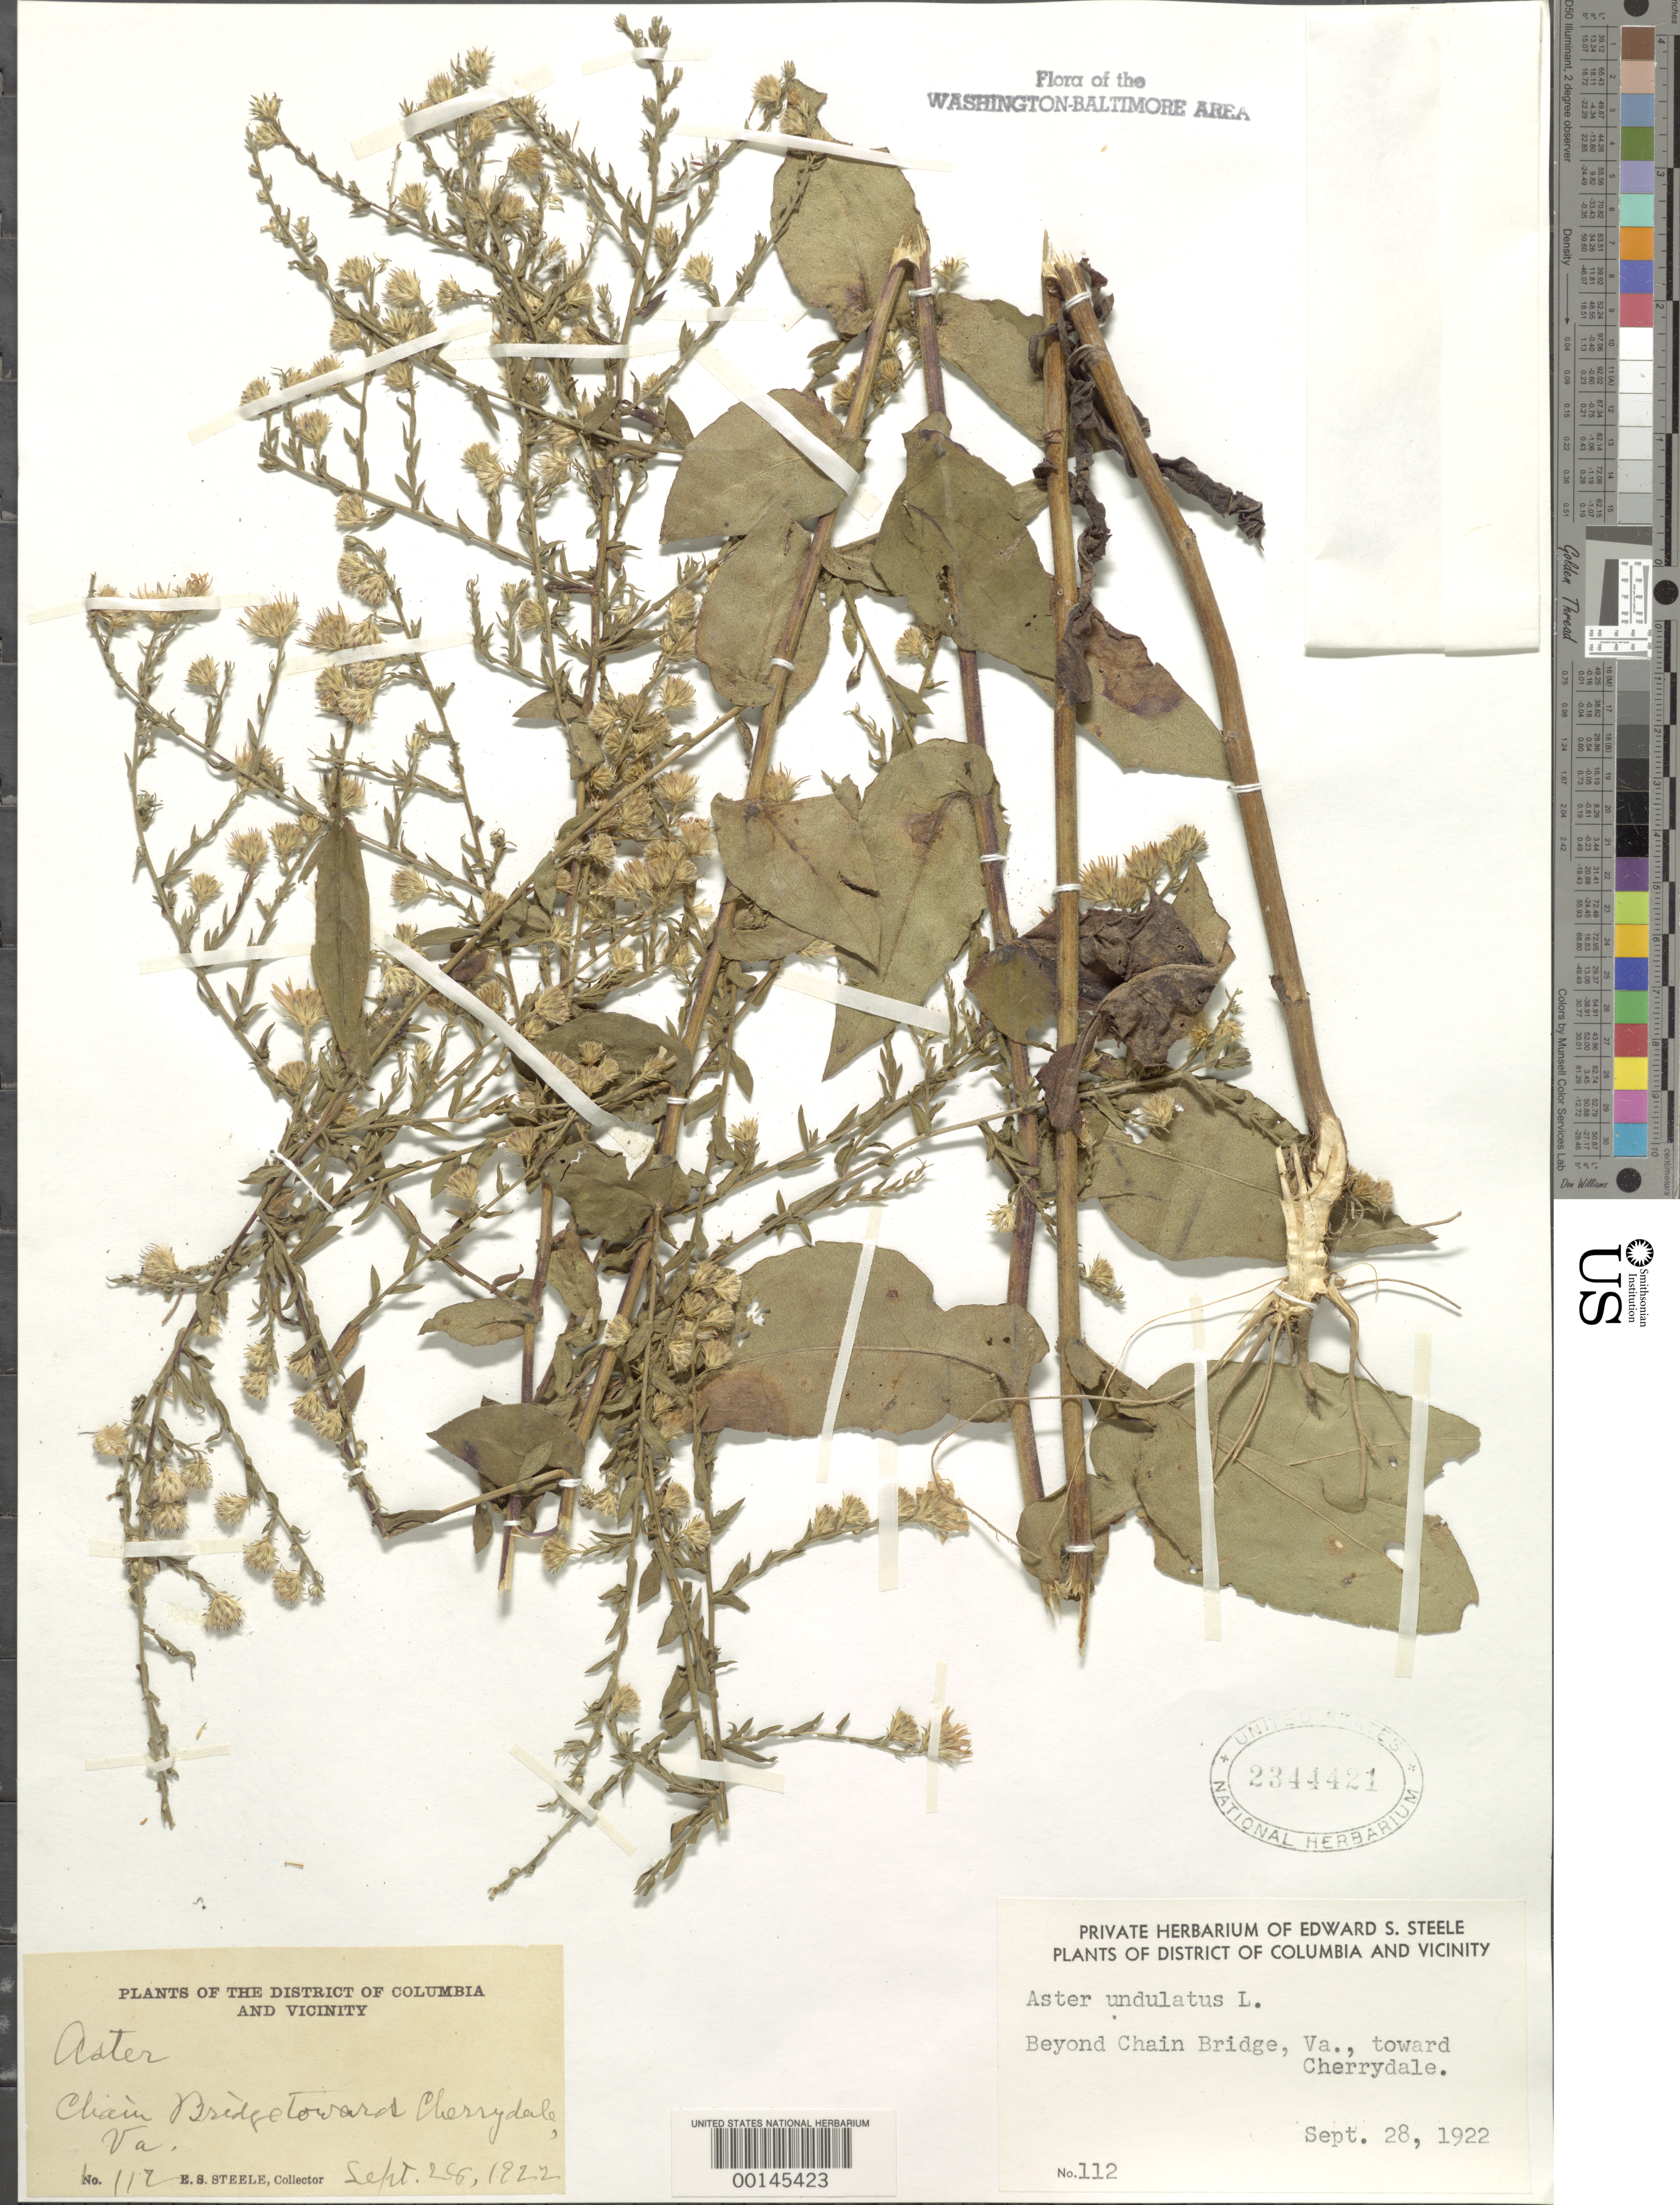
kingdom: Plantae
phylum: Tracheophyta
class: Magnoliopsida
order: Asterales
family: Asteraceae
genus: Symphyotrichum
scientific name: Symphyotrichum undulatum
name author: (L.) G.L. Nesom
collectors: E. Steele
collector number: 112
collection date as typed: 28 Sep 1922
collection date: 1922-09-28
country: United States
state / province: Virginia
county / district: Arlington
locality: Beyond Chain Bridge toward Cherrydale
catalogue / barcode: US 2344421